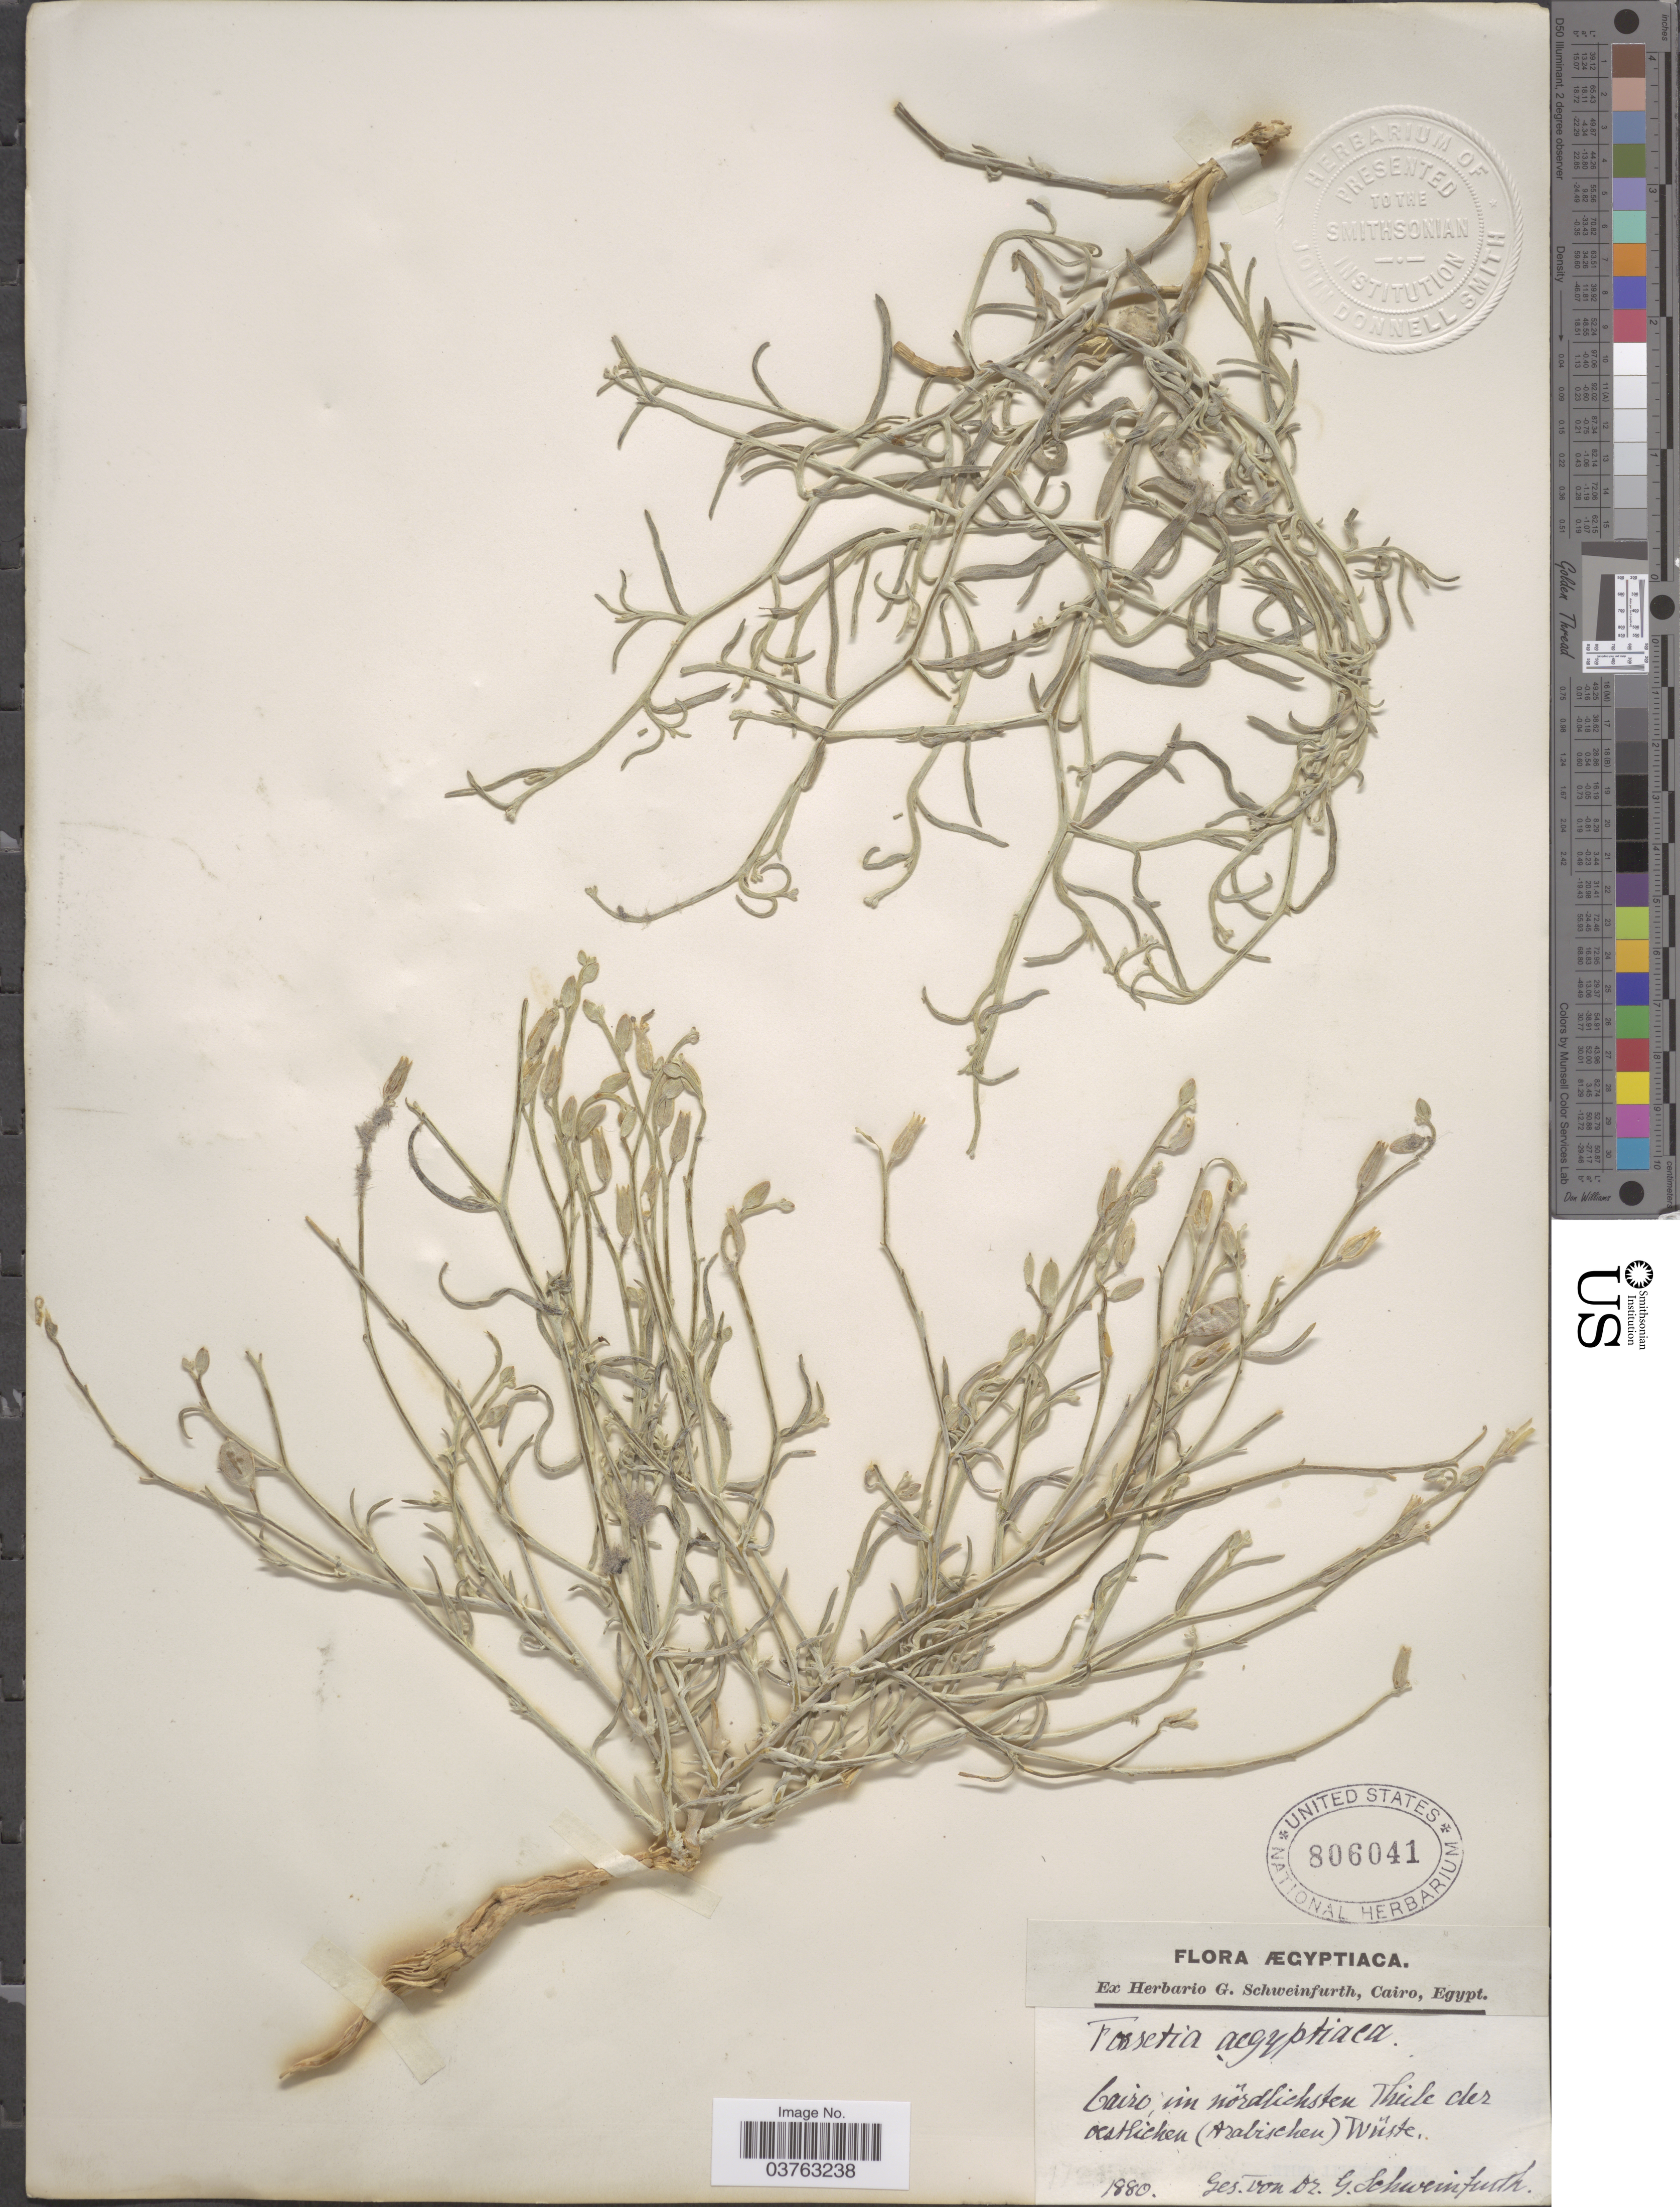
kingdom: Plantae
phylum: Tracheophyta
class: Magnoliopsida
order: Brassicales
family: Brassicaceae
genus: Farsetia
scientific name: Farsetia aegyptia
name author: Turra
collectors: G. A. Schweinfurth (herbarium)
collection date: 1880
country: Egypt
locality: Ægyptiaca. Cairo, im nördlichsten Theile der oestlichten (Arabischen) Wüste.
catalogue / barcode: US 806041